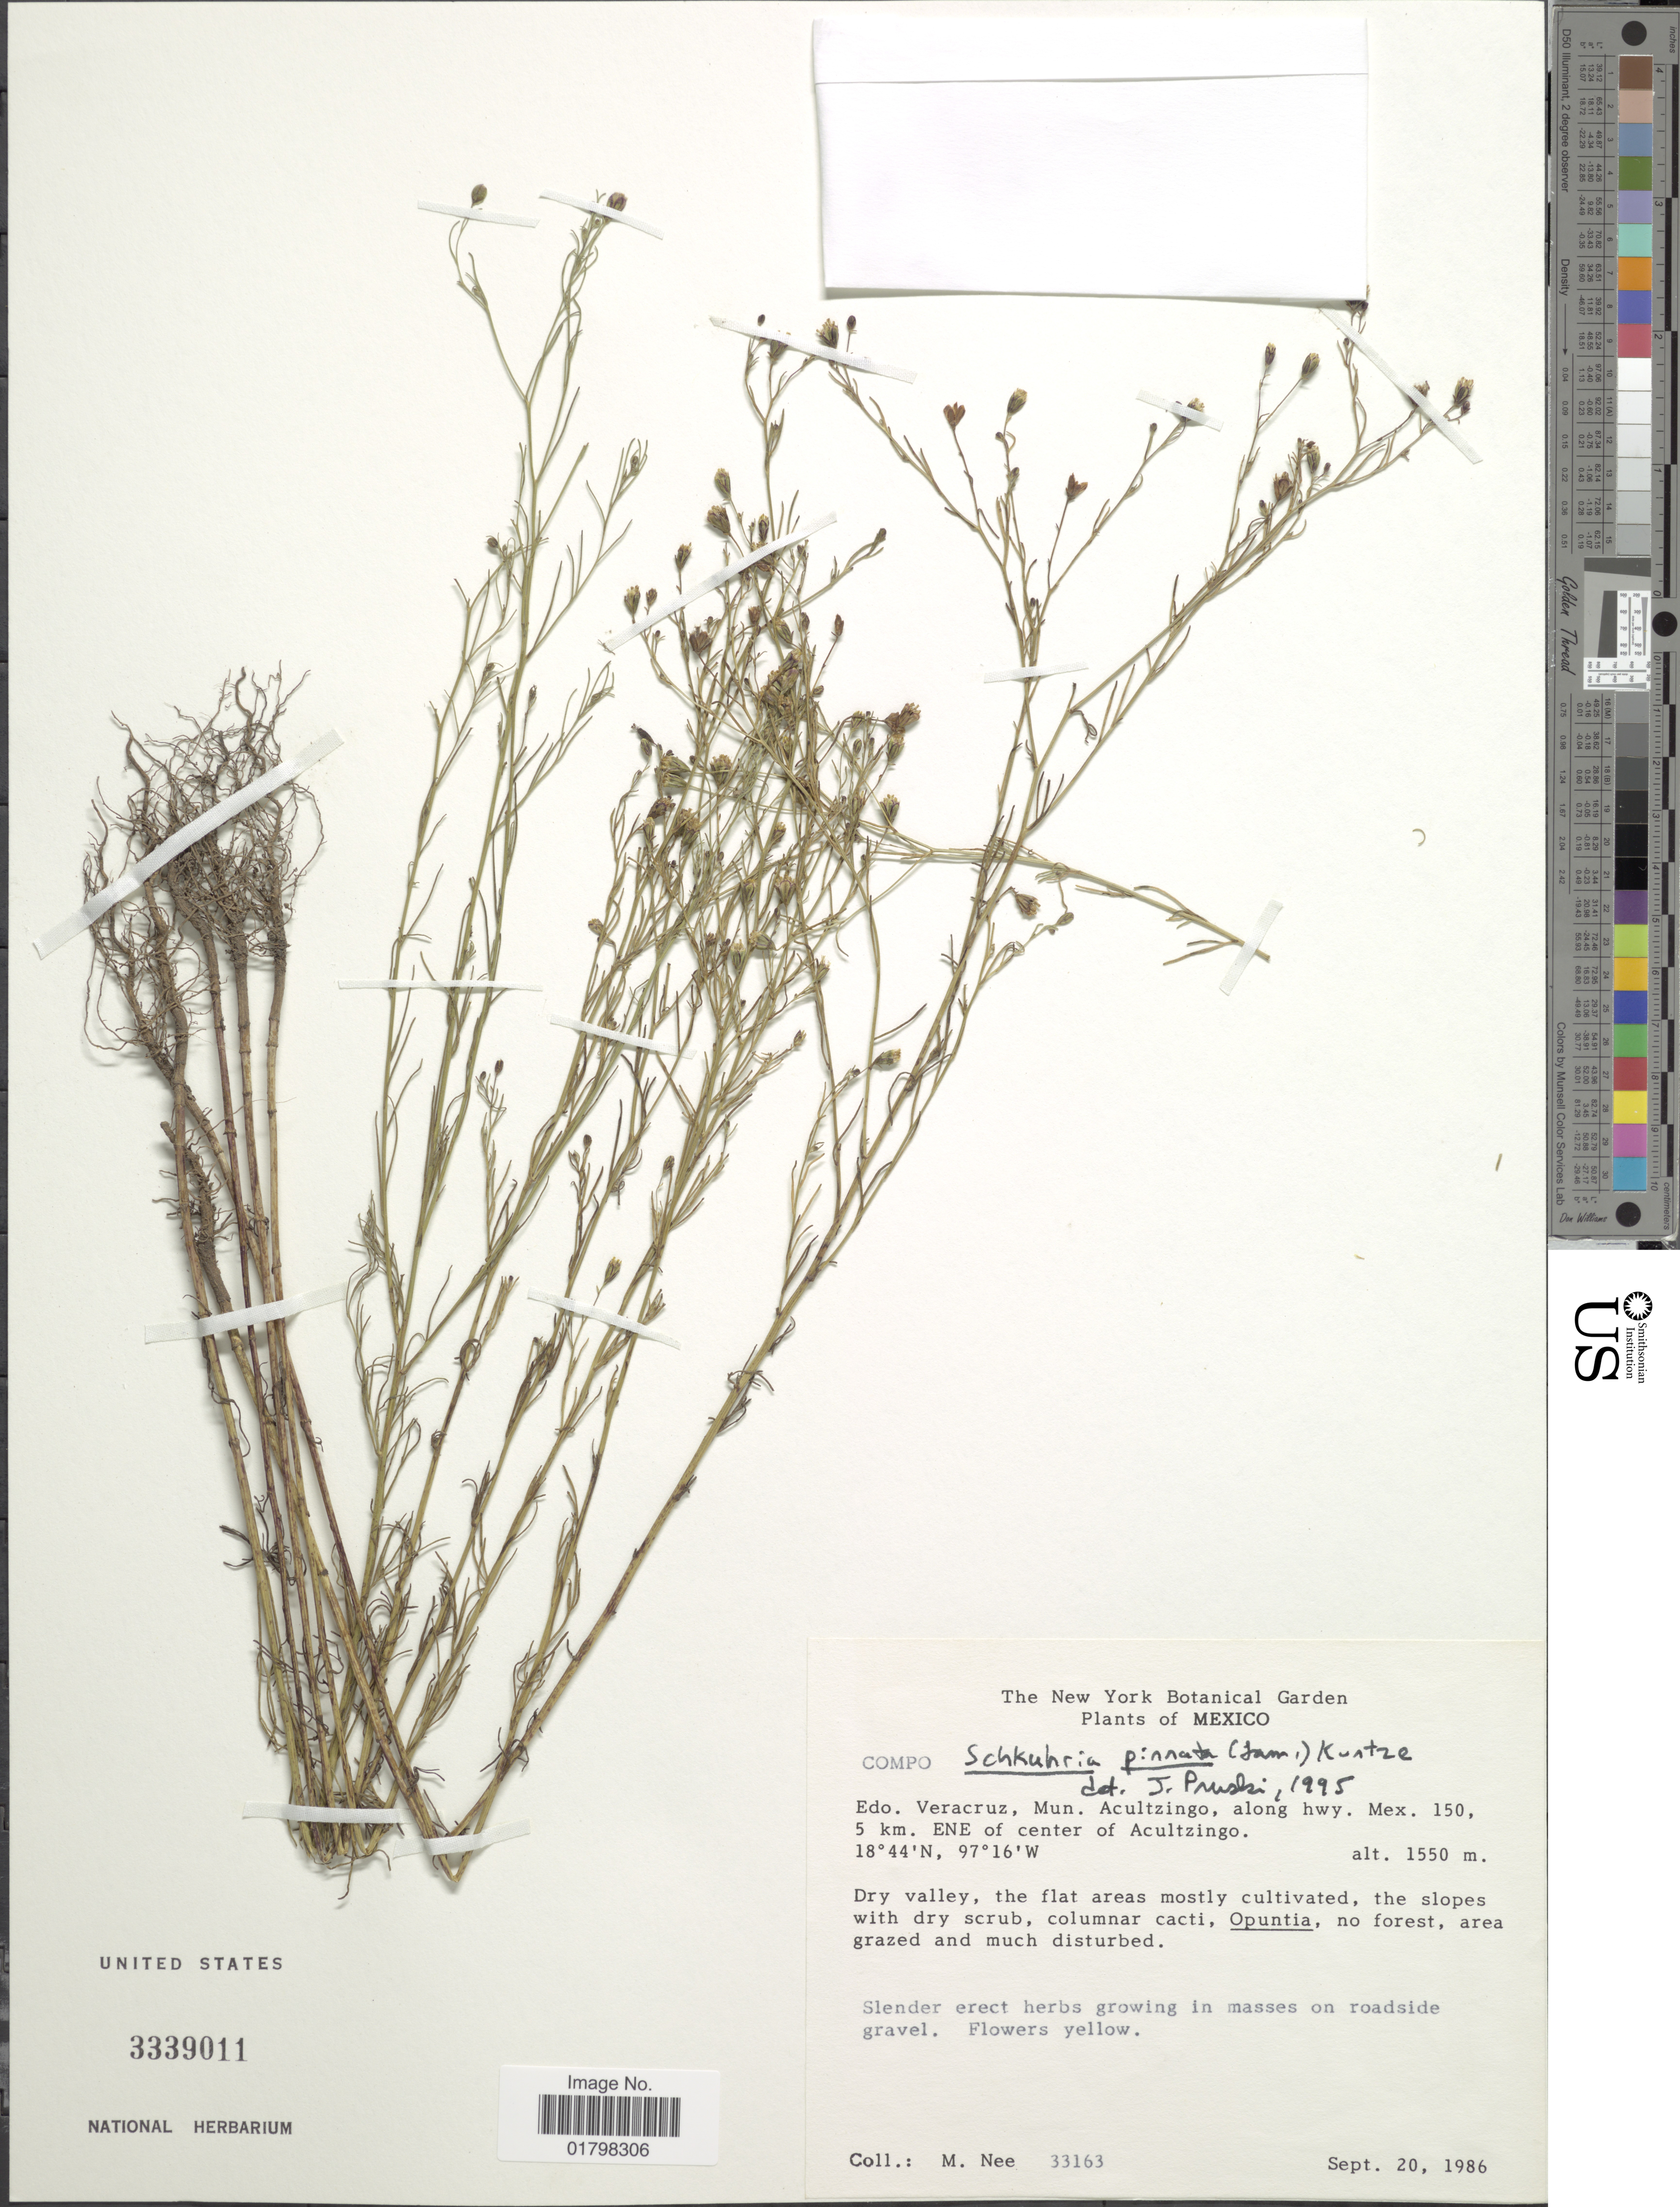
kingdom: Plantae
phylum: Tracheophyta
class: Magnoliopsida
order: Asterales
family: Asteraceae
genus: Schkuhria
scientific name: Schkuhria pinnata var. virgata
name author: (La Llave ex La Llave) Heiser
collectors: M. Nee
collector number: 33163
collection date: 1986-09-20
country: Mexico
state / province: Veracruz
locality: Edo. Veracruz, Mun. Acultzingo, along hwy. Mex. 150, 5 km. ENE of center of Acultzingo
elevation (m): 1550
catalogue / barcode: US 3339011